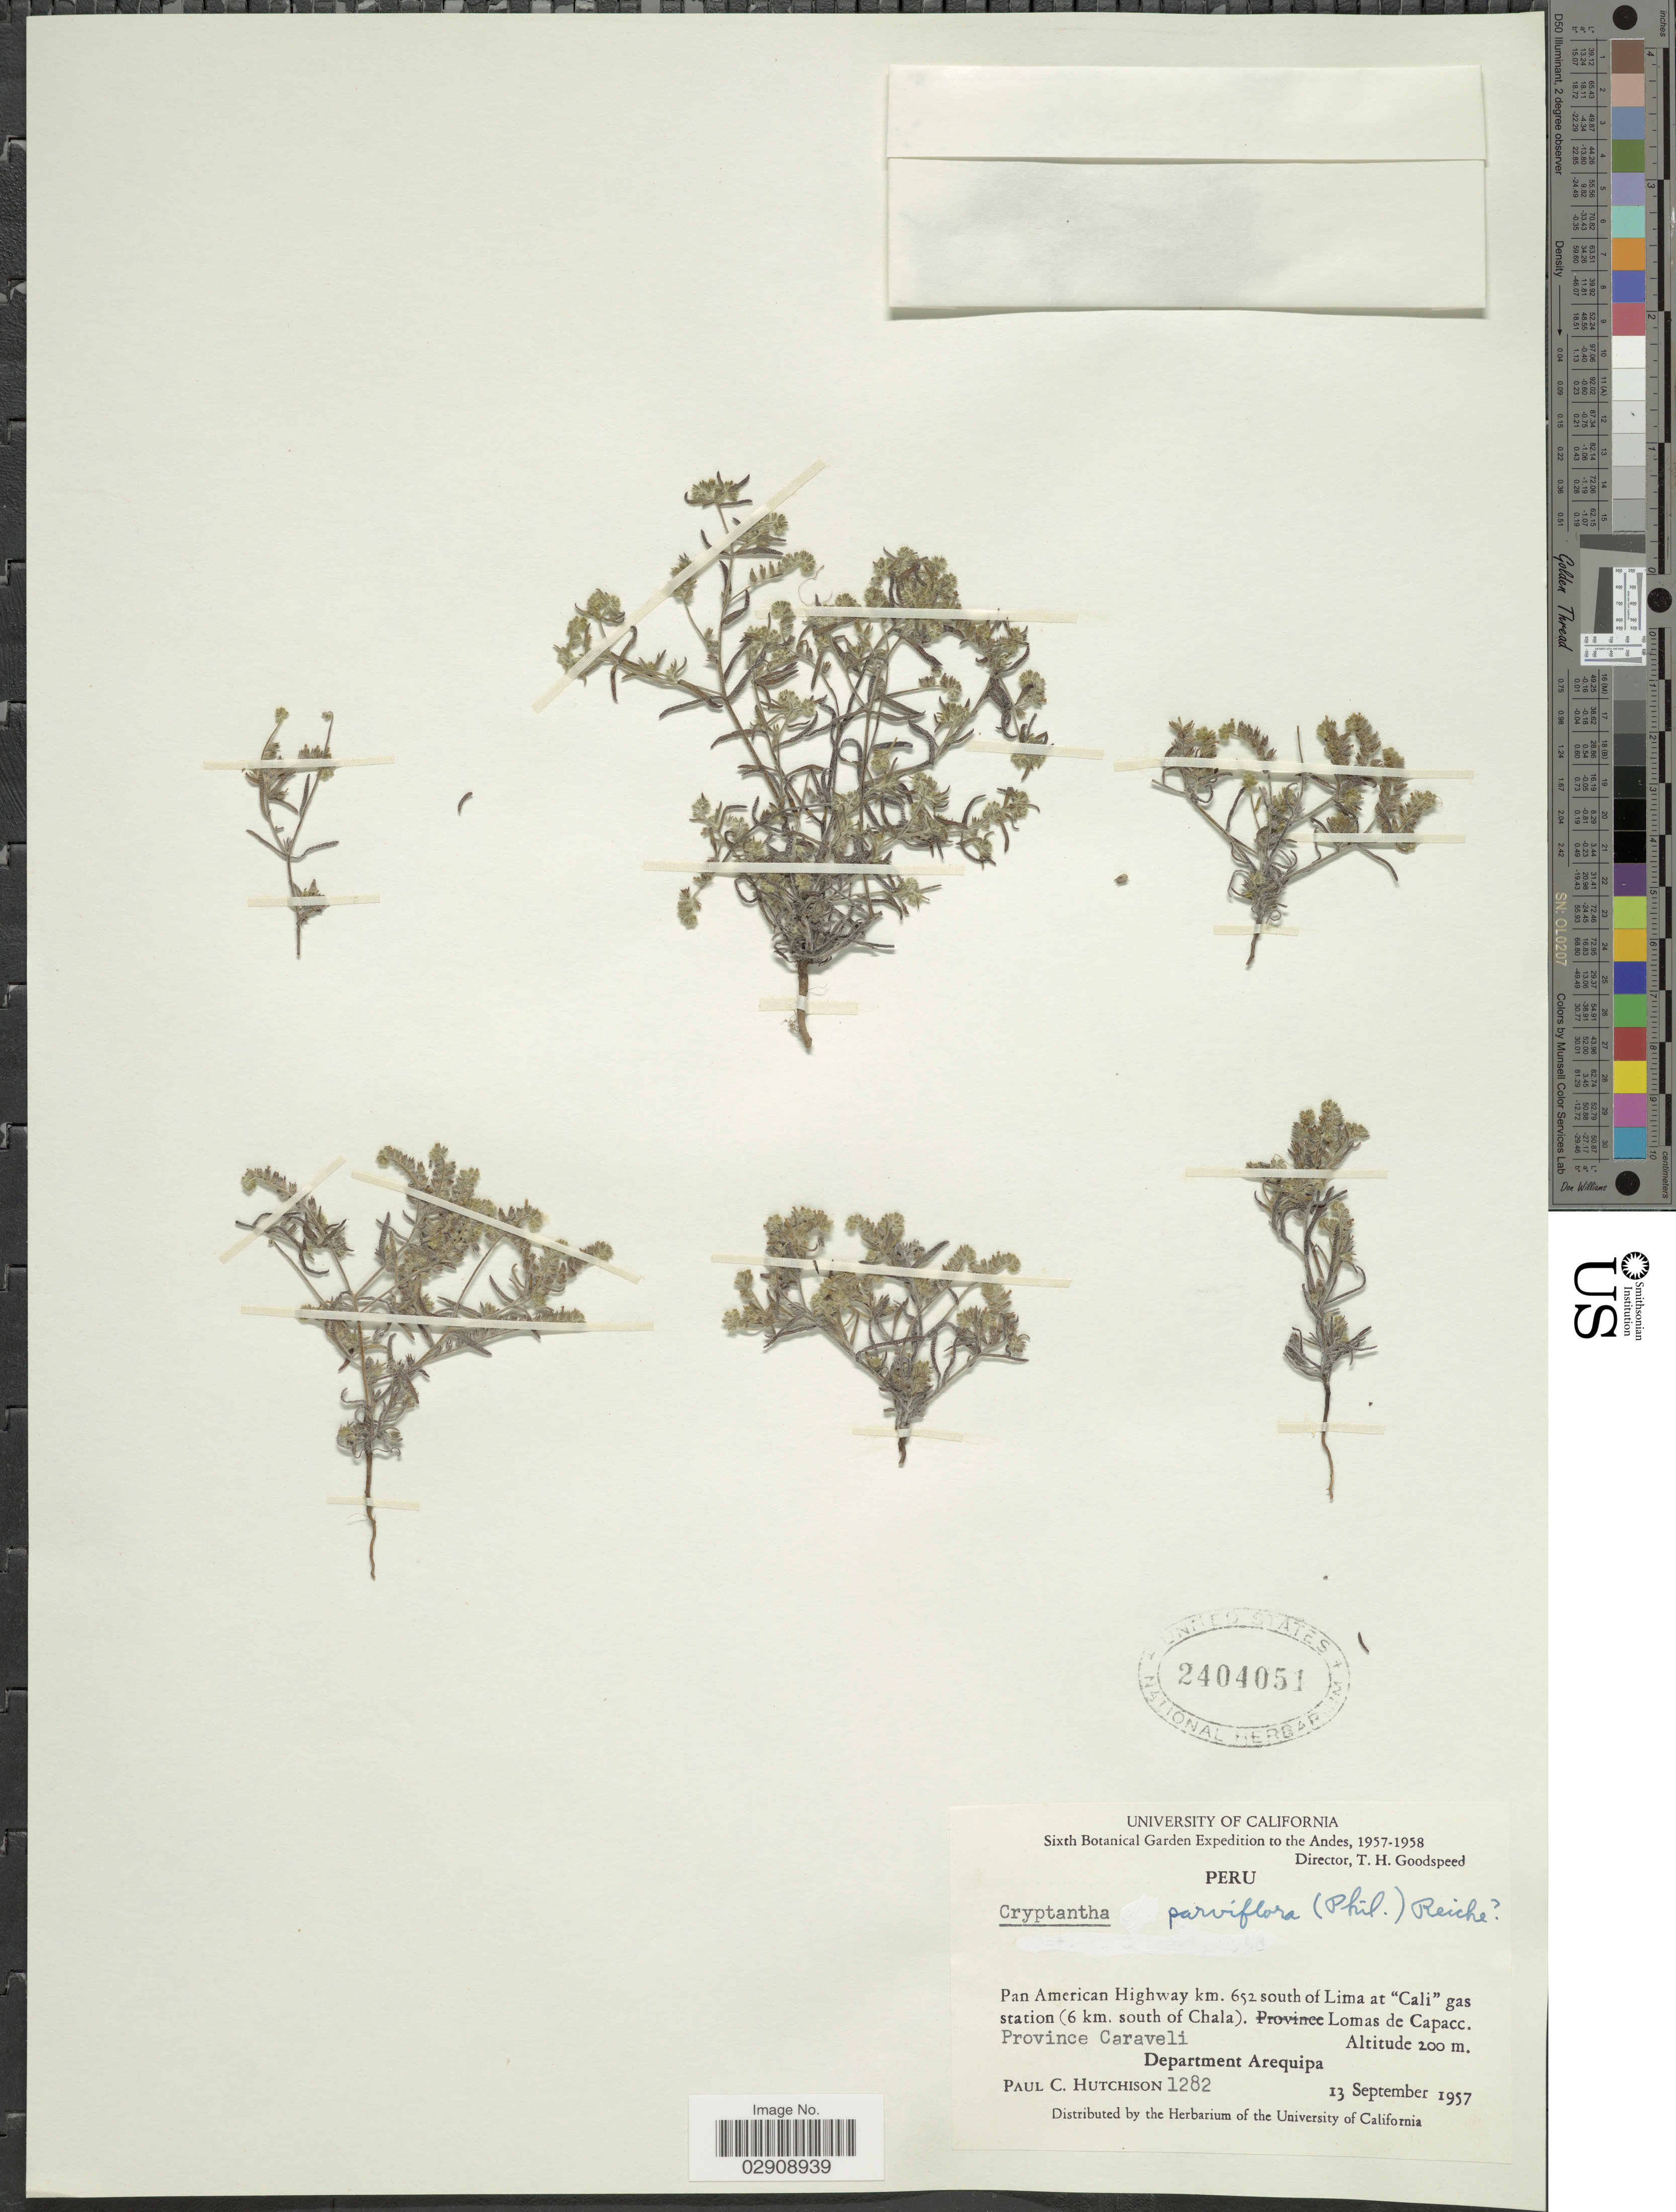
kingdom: Plantae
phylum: Tracheophyta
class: Magnoliopsida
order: Boraginales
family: Boraginaceae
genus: Johnstonella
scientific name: Johnstonella parviflora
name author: (Phil.) Hasenstab & M.G. Simpson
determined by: Moroni, Pablo, (SI), Instituto de Botanica Darwinion (ARGENTINA)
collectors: P. C. Hutchison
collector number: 1282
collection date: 1957-12-13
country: Peru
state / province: Arequipa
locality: Pan American Highway km. 652 south of Lima at "Cali" gas station (6 km. south of Chala). Lomas de Capacc. Province Caraveli. Department Arequipa. The Andes. Peru.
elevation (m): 200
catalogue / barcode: US 2404051